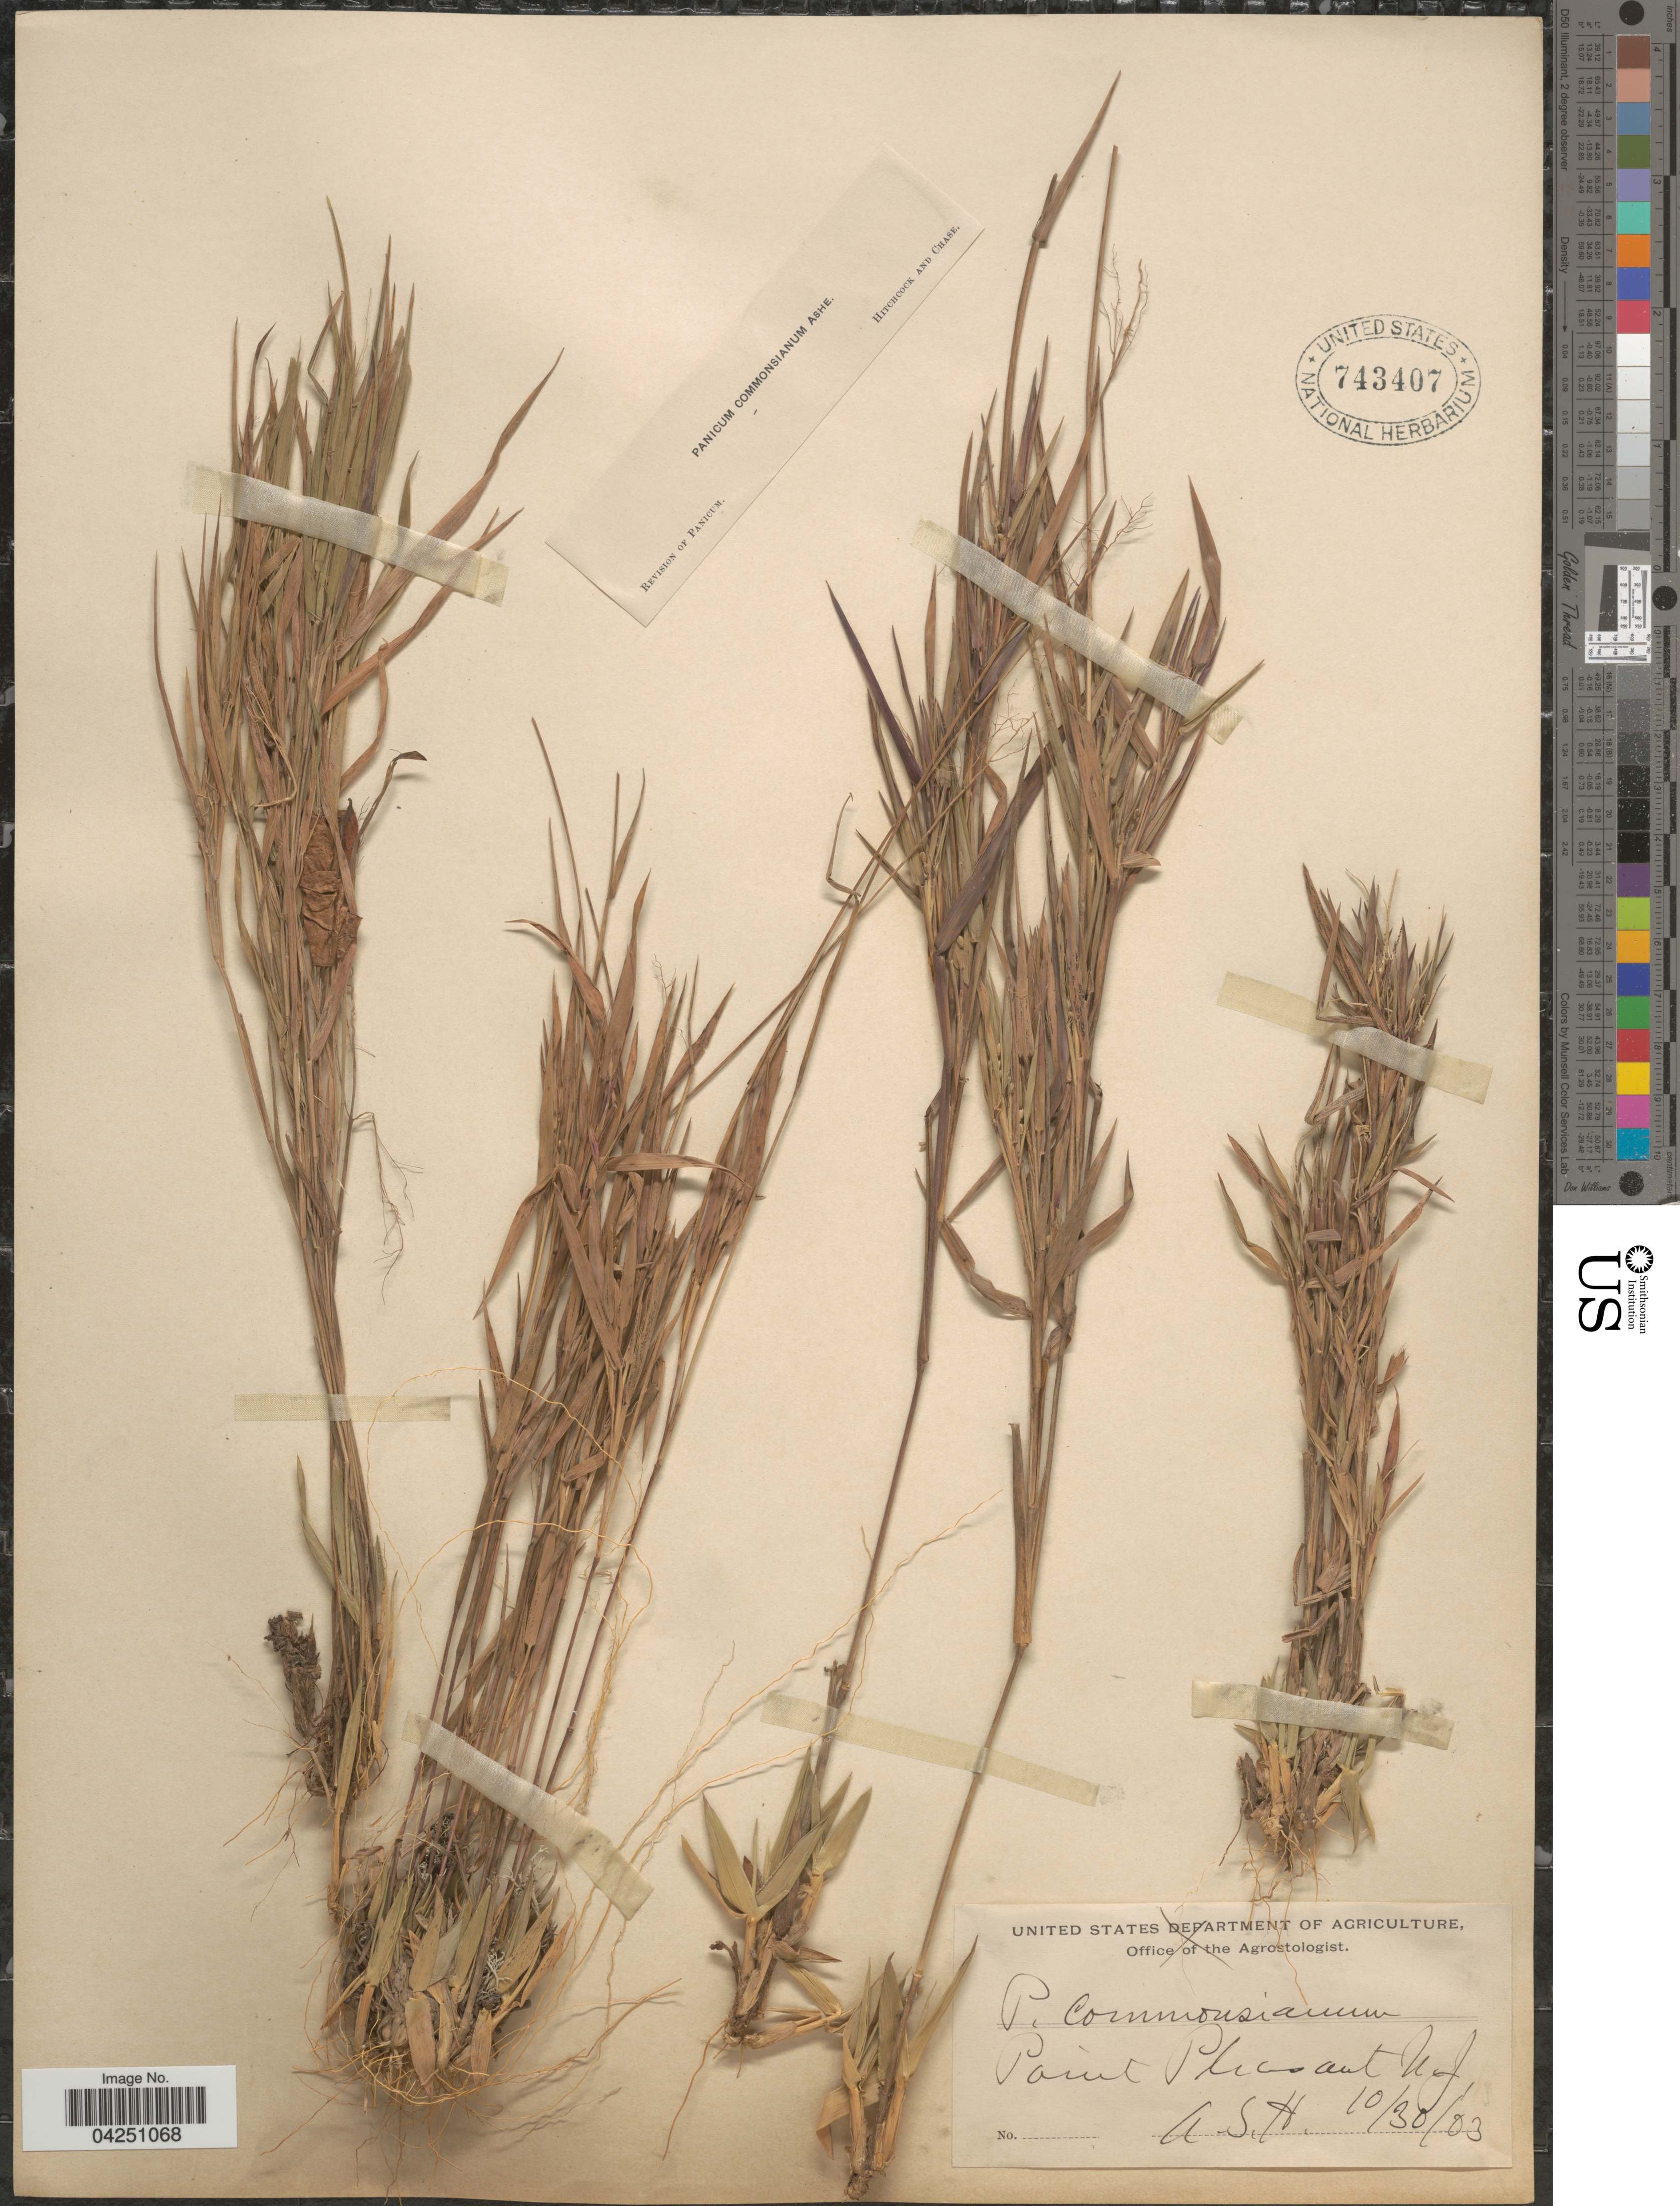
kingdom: Plantae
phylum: Tracheophyta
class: Liliopsida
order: Poales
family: Poaceae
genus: Dichanthelium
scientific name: Dichanthelium acuminatum var. acuminatum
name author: (Sw.) Gould & C.A. Clark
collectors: A. H.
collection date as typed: Transcribed d/m/y: 30/10/3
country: United States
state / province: New Jersey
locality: Point Picoult.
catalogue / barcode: US 743407